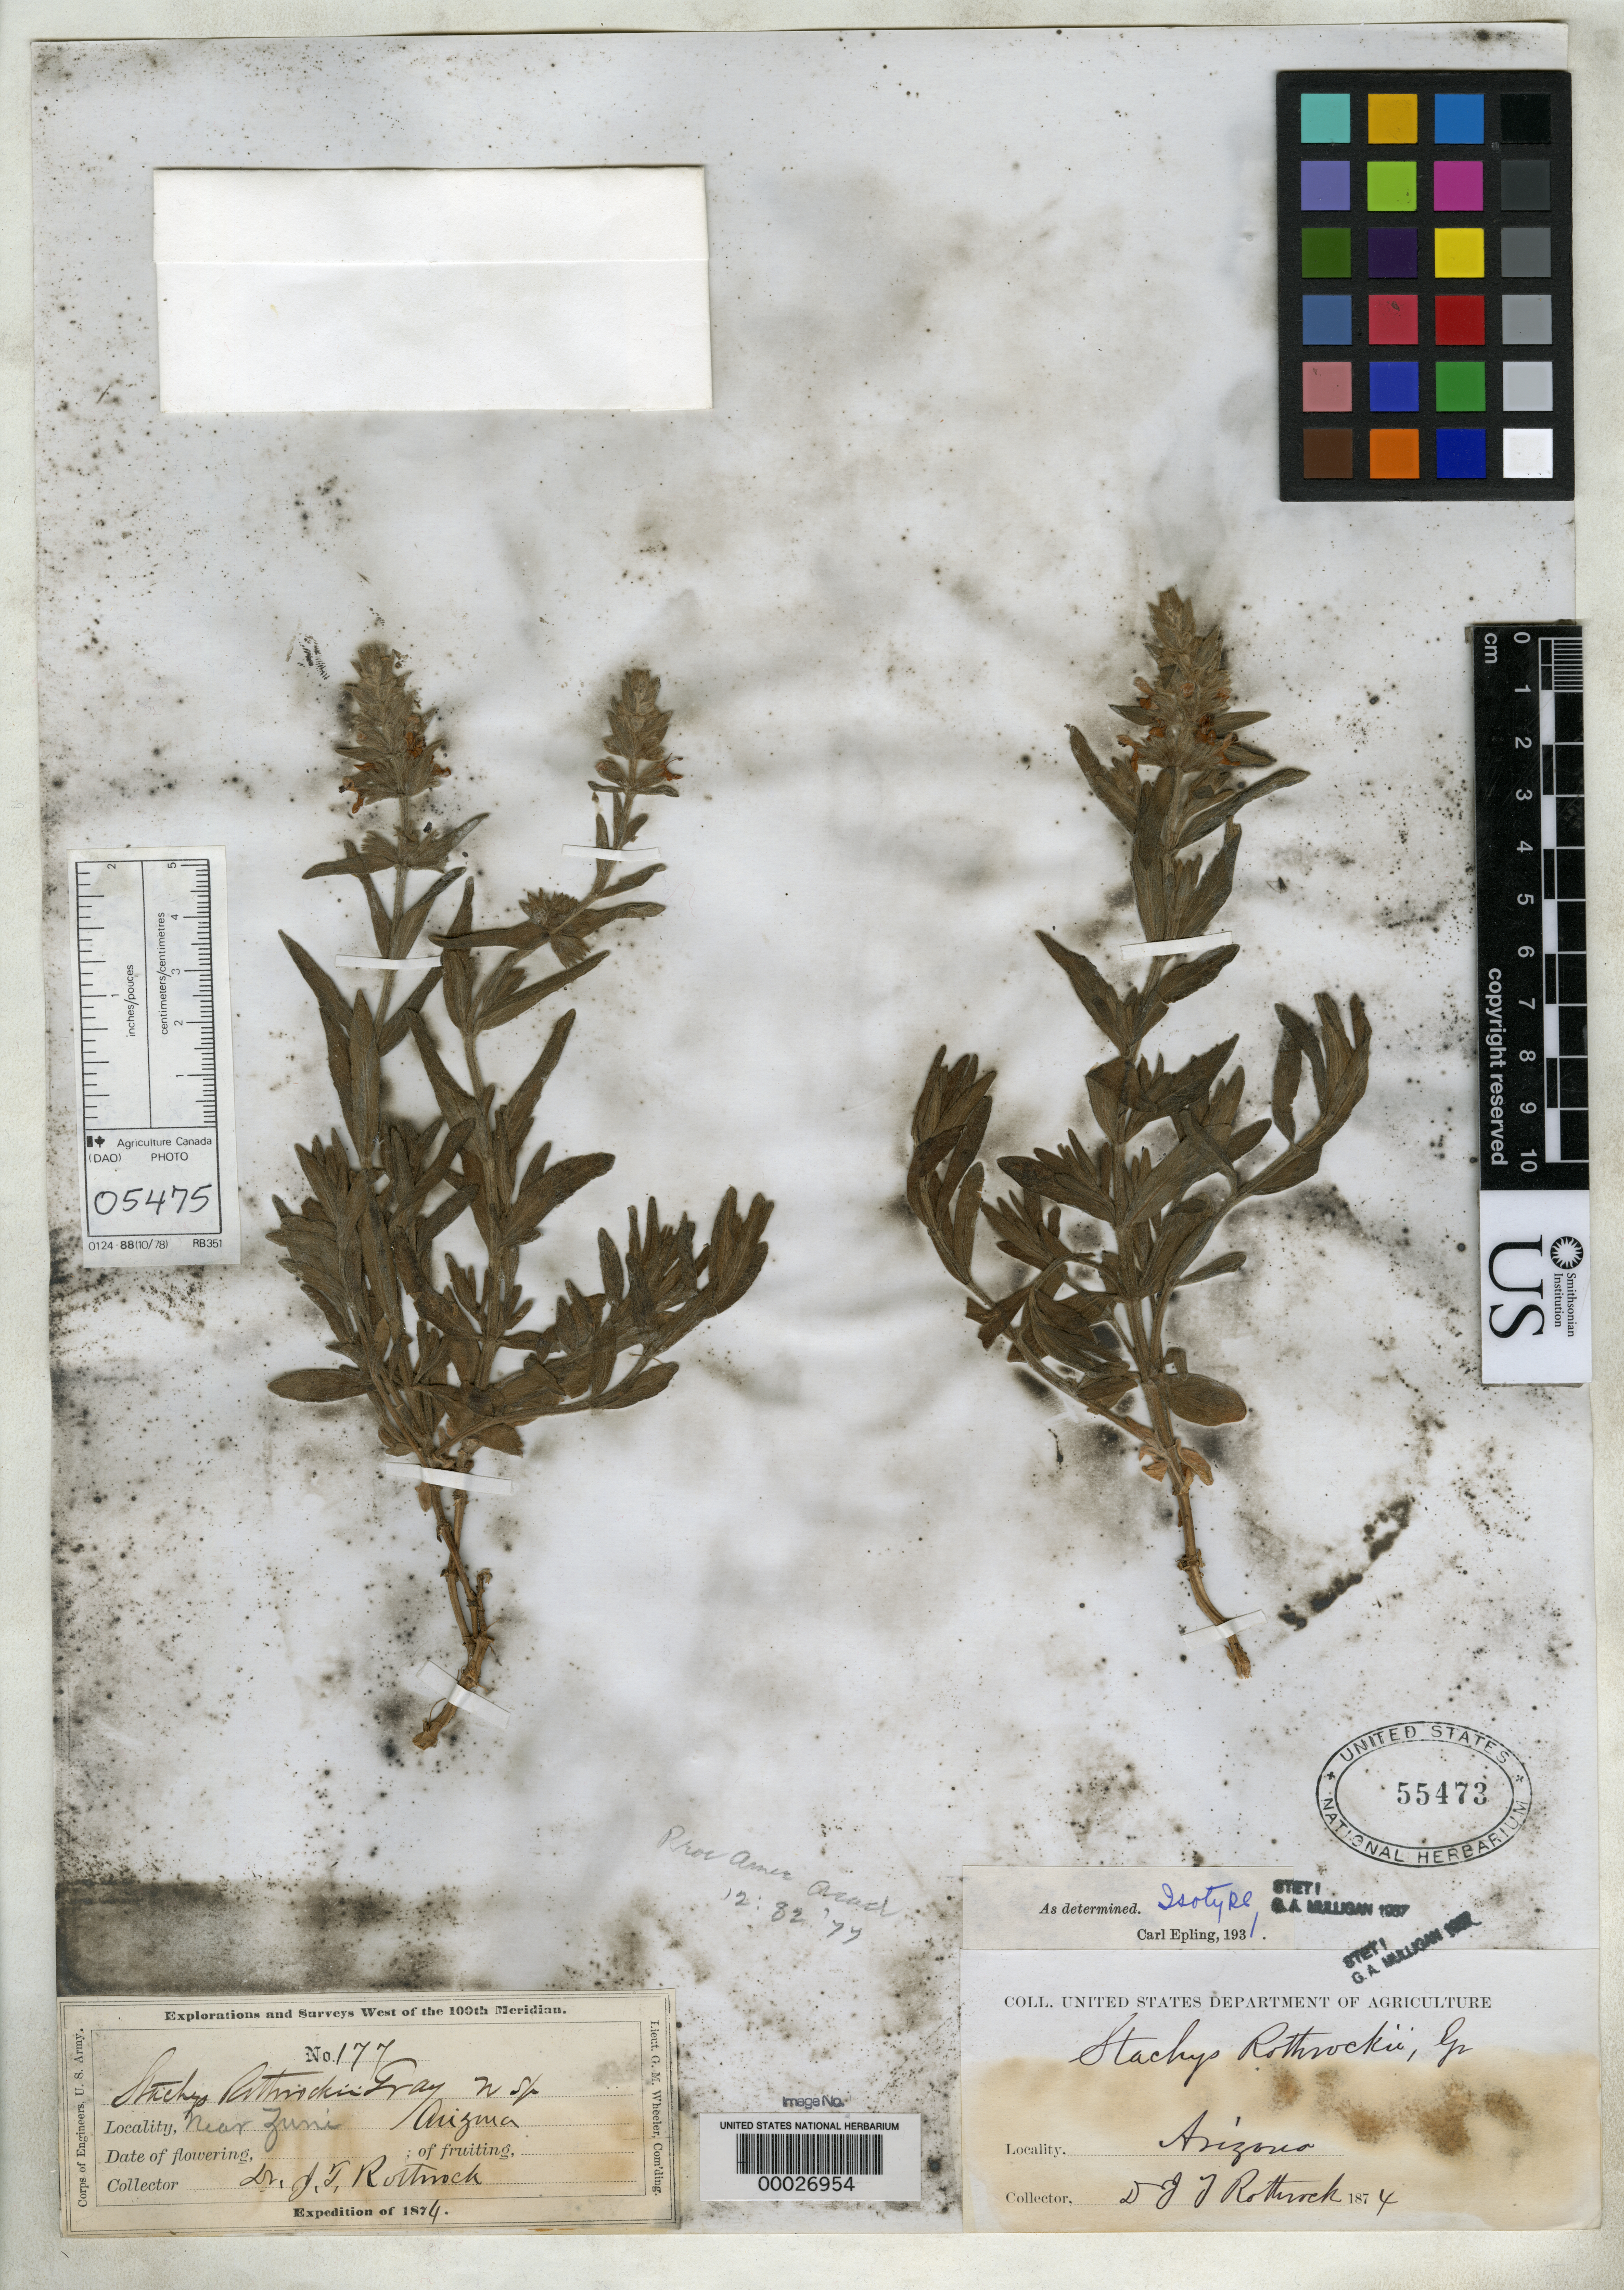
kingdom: Plantae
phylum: Tracheophyta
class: Magnoliopsida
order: Lamiales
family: Lamiaceae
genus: Stachys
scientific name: Stachys rothrockii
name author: A. Gray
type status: Isotype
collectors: J. T. Rothrock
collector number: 177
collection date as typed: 1874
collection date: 1874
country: United States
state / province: Arizona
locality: Near Zuni.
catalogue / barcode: US 55473